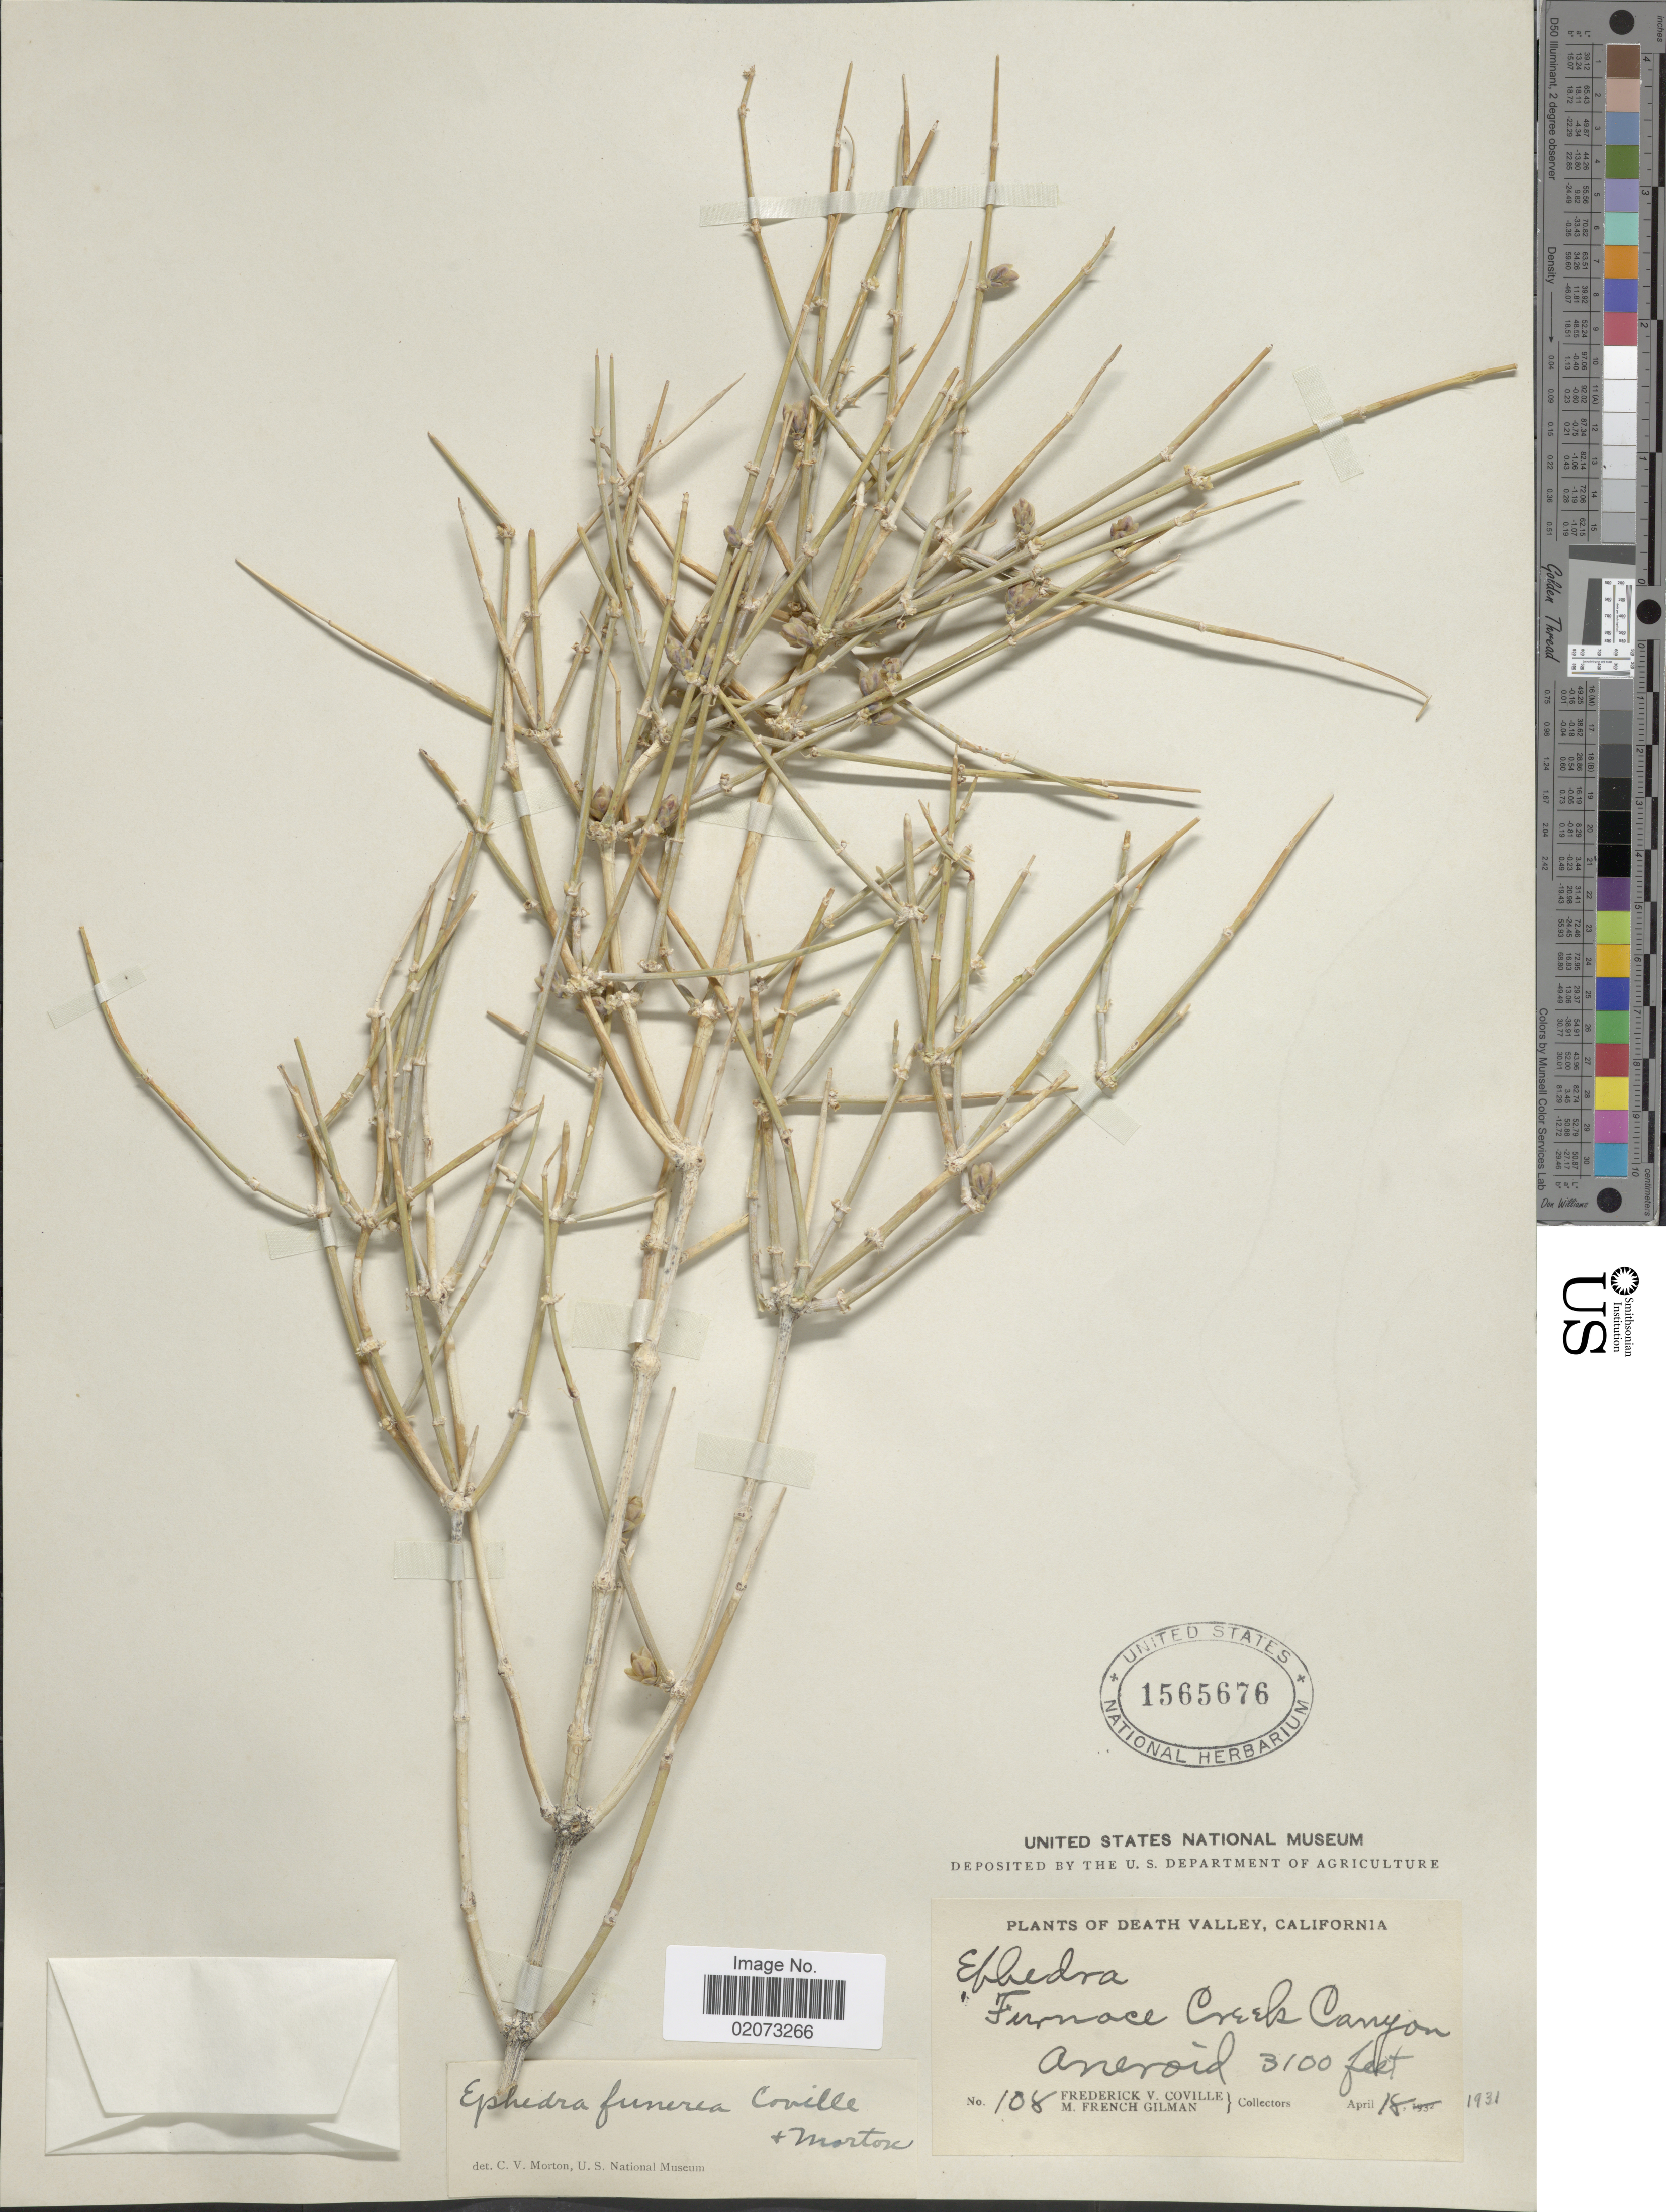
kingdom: Plantae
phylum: Tracheophyta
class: Gnetopsida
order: Ephedrales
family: Ephedraceae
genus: Ephedra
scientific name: Ephedra funerea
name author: Coville & C.V. Morton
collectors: F. V. Coville & M. F. Gilman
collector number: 108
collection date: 1931-04-18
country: United States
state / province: California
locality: Death Valley. Furnace Creek Canyon.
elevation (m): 945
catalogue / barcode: US 1565676